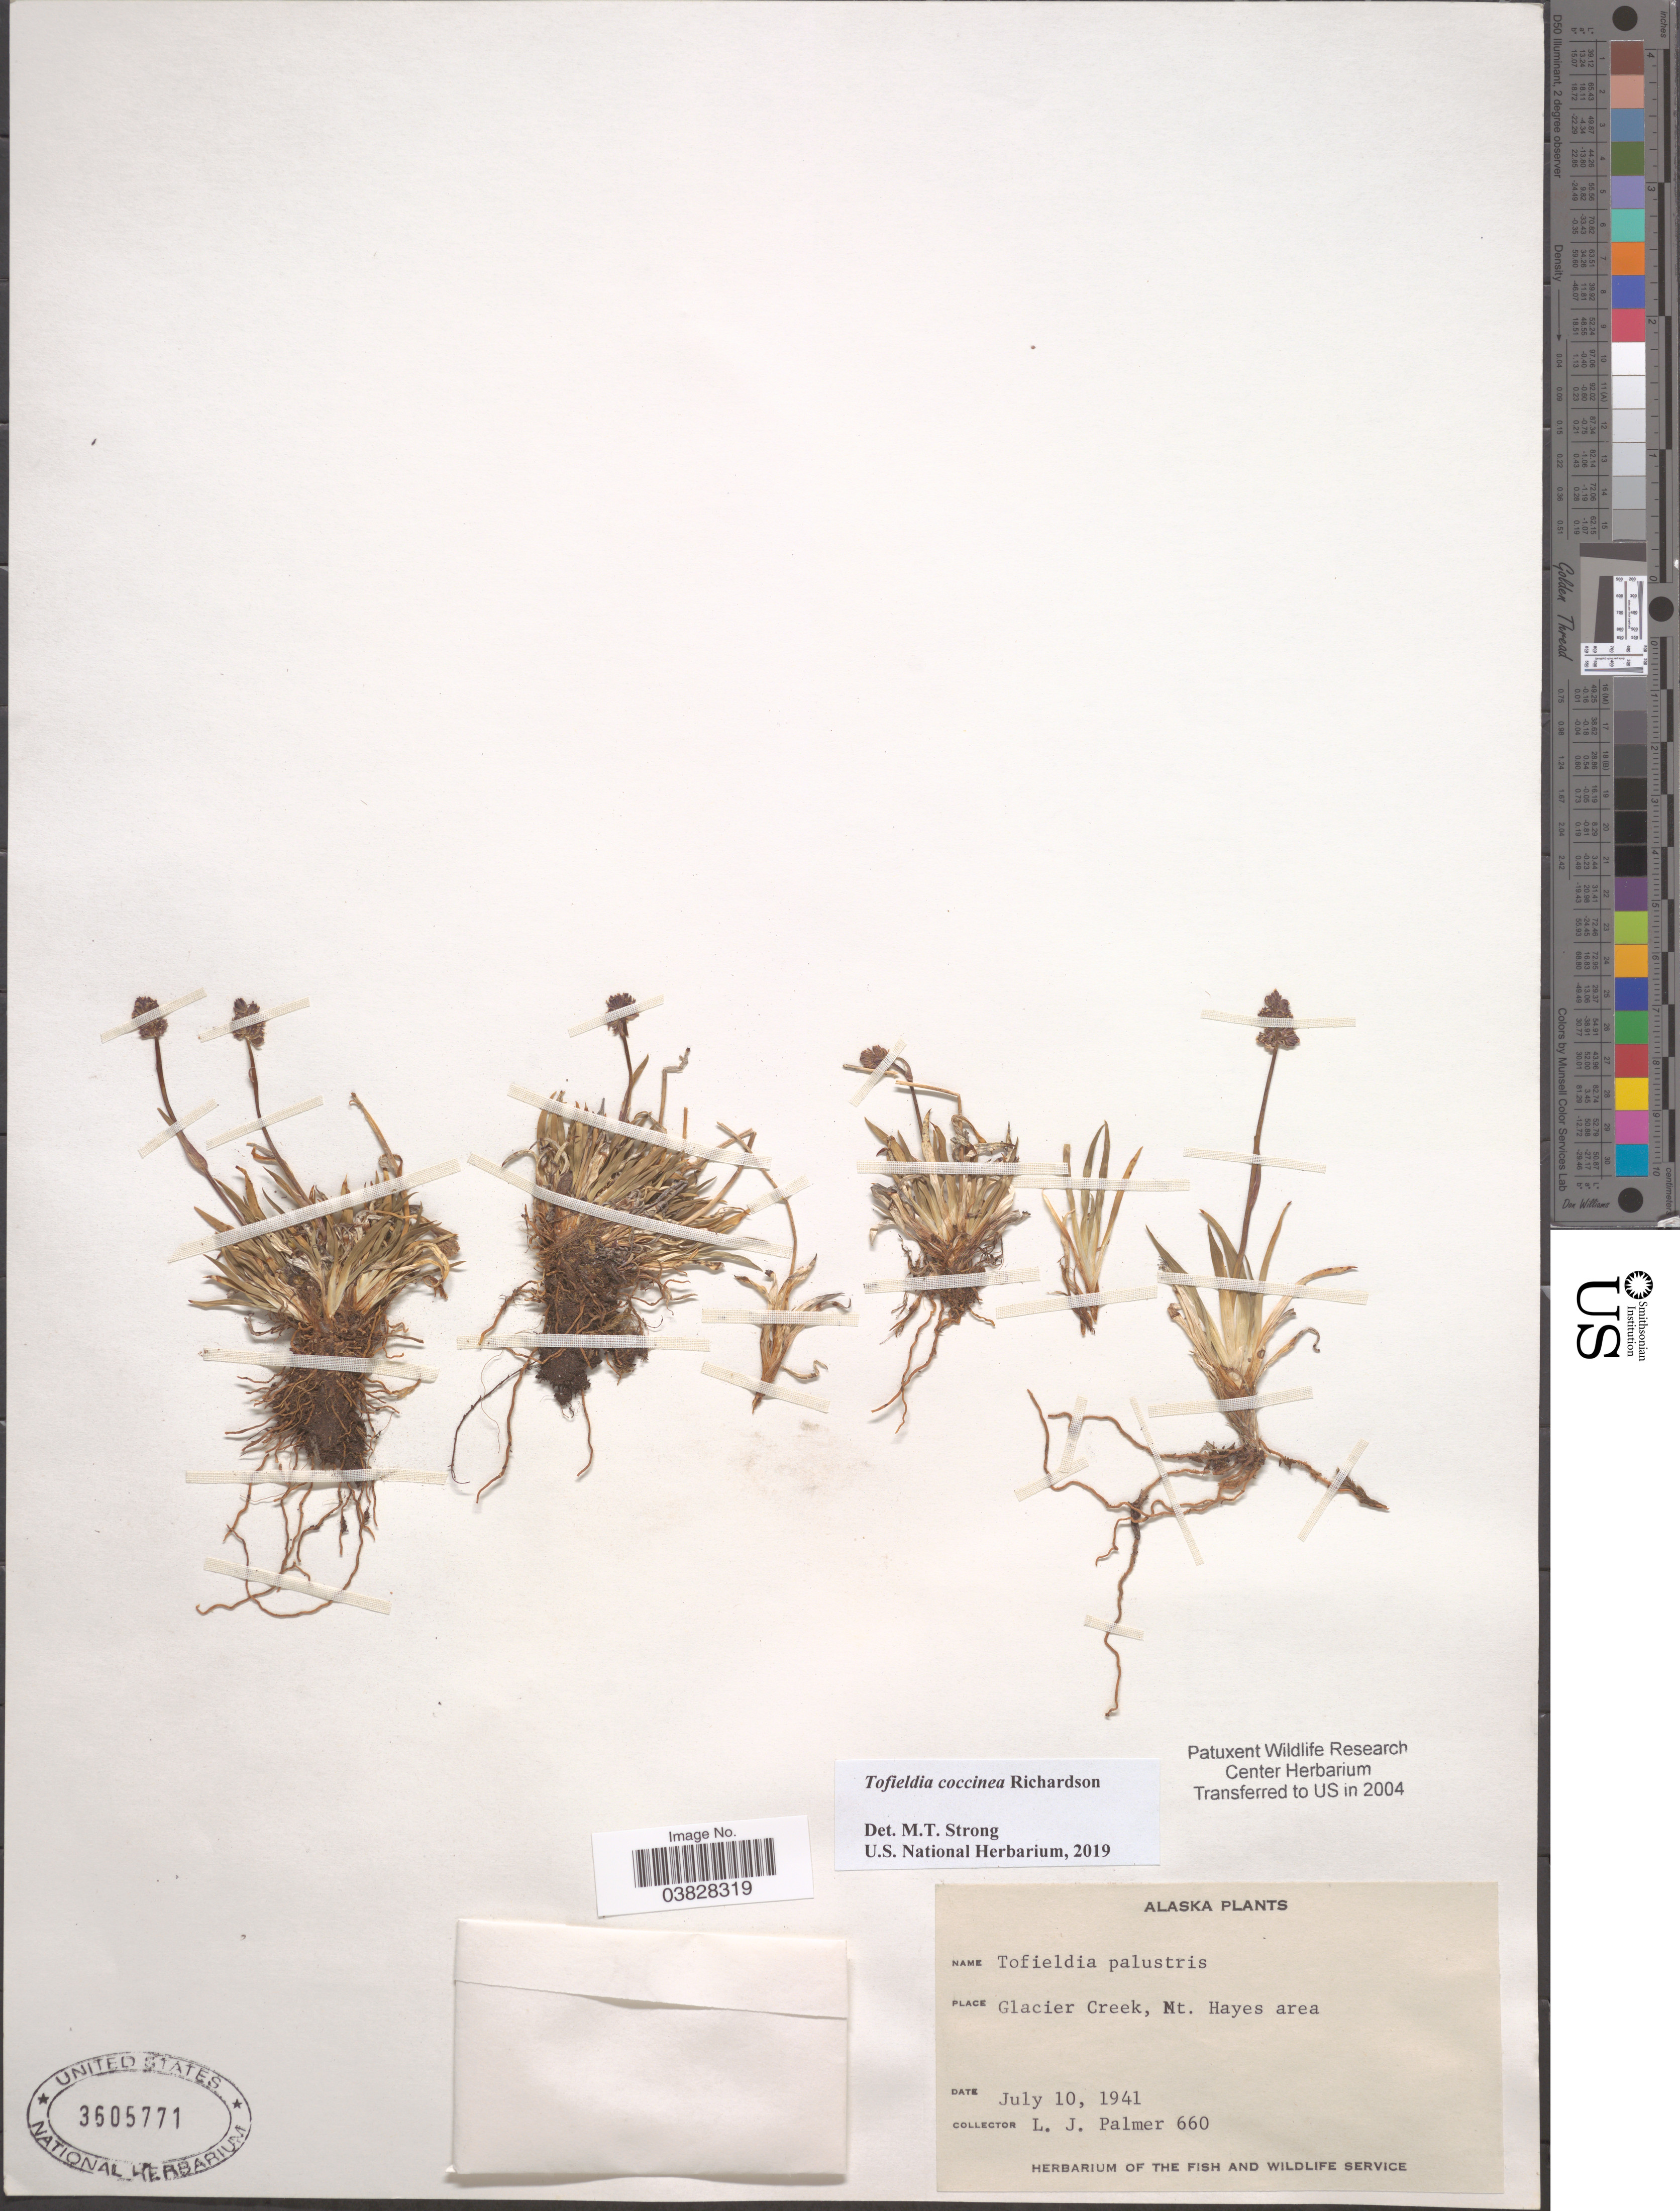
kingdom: Plantae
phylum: Tracheophyta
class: Liliopsida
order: Alismatales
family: Tofieldiaceae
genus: Tofieldia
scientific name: Tofieldia coccinea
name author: Richardson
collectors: L. J. Palmer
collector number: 660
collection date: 1941-07-10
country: United States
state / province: Alaska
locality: Glacier Creek, Mt. Hayes area.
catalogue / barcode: US 3605771